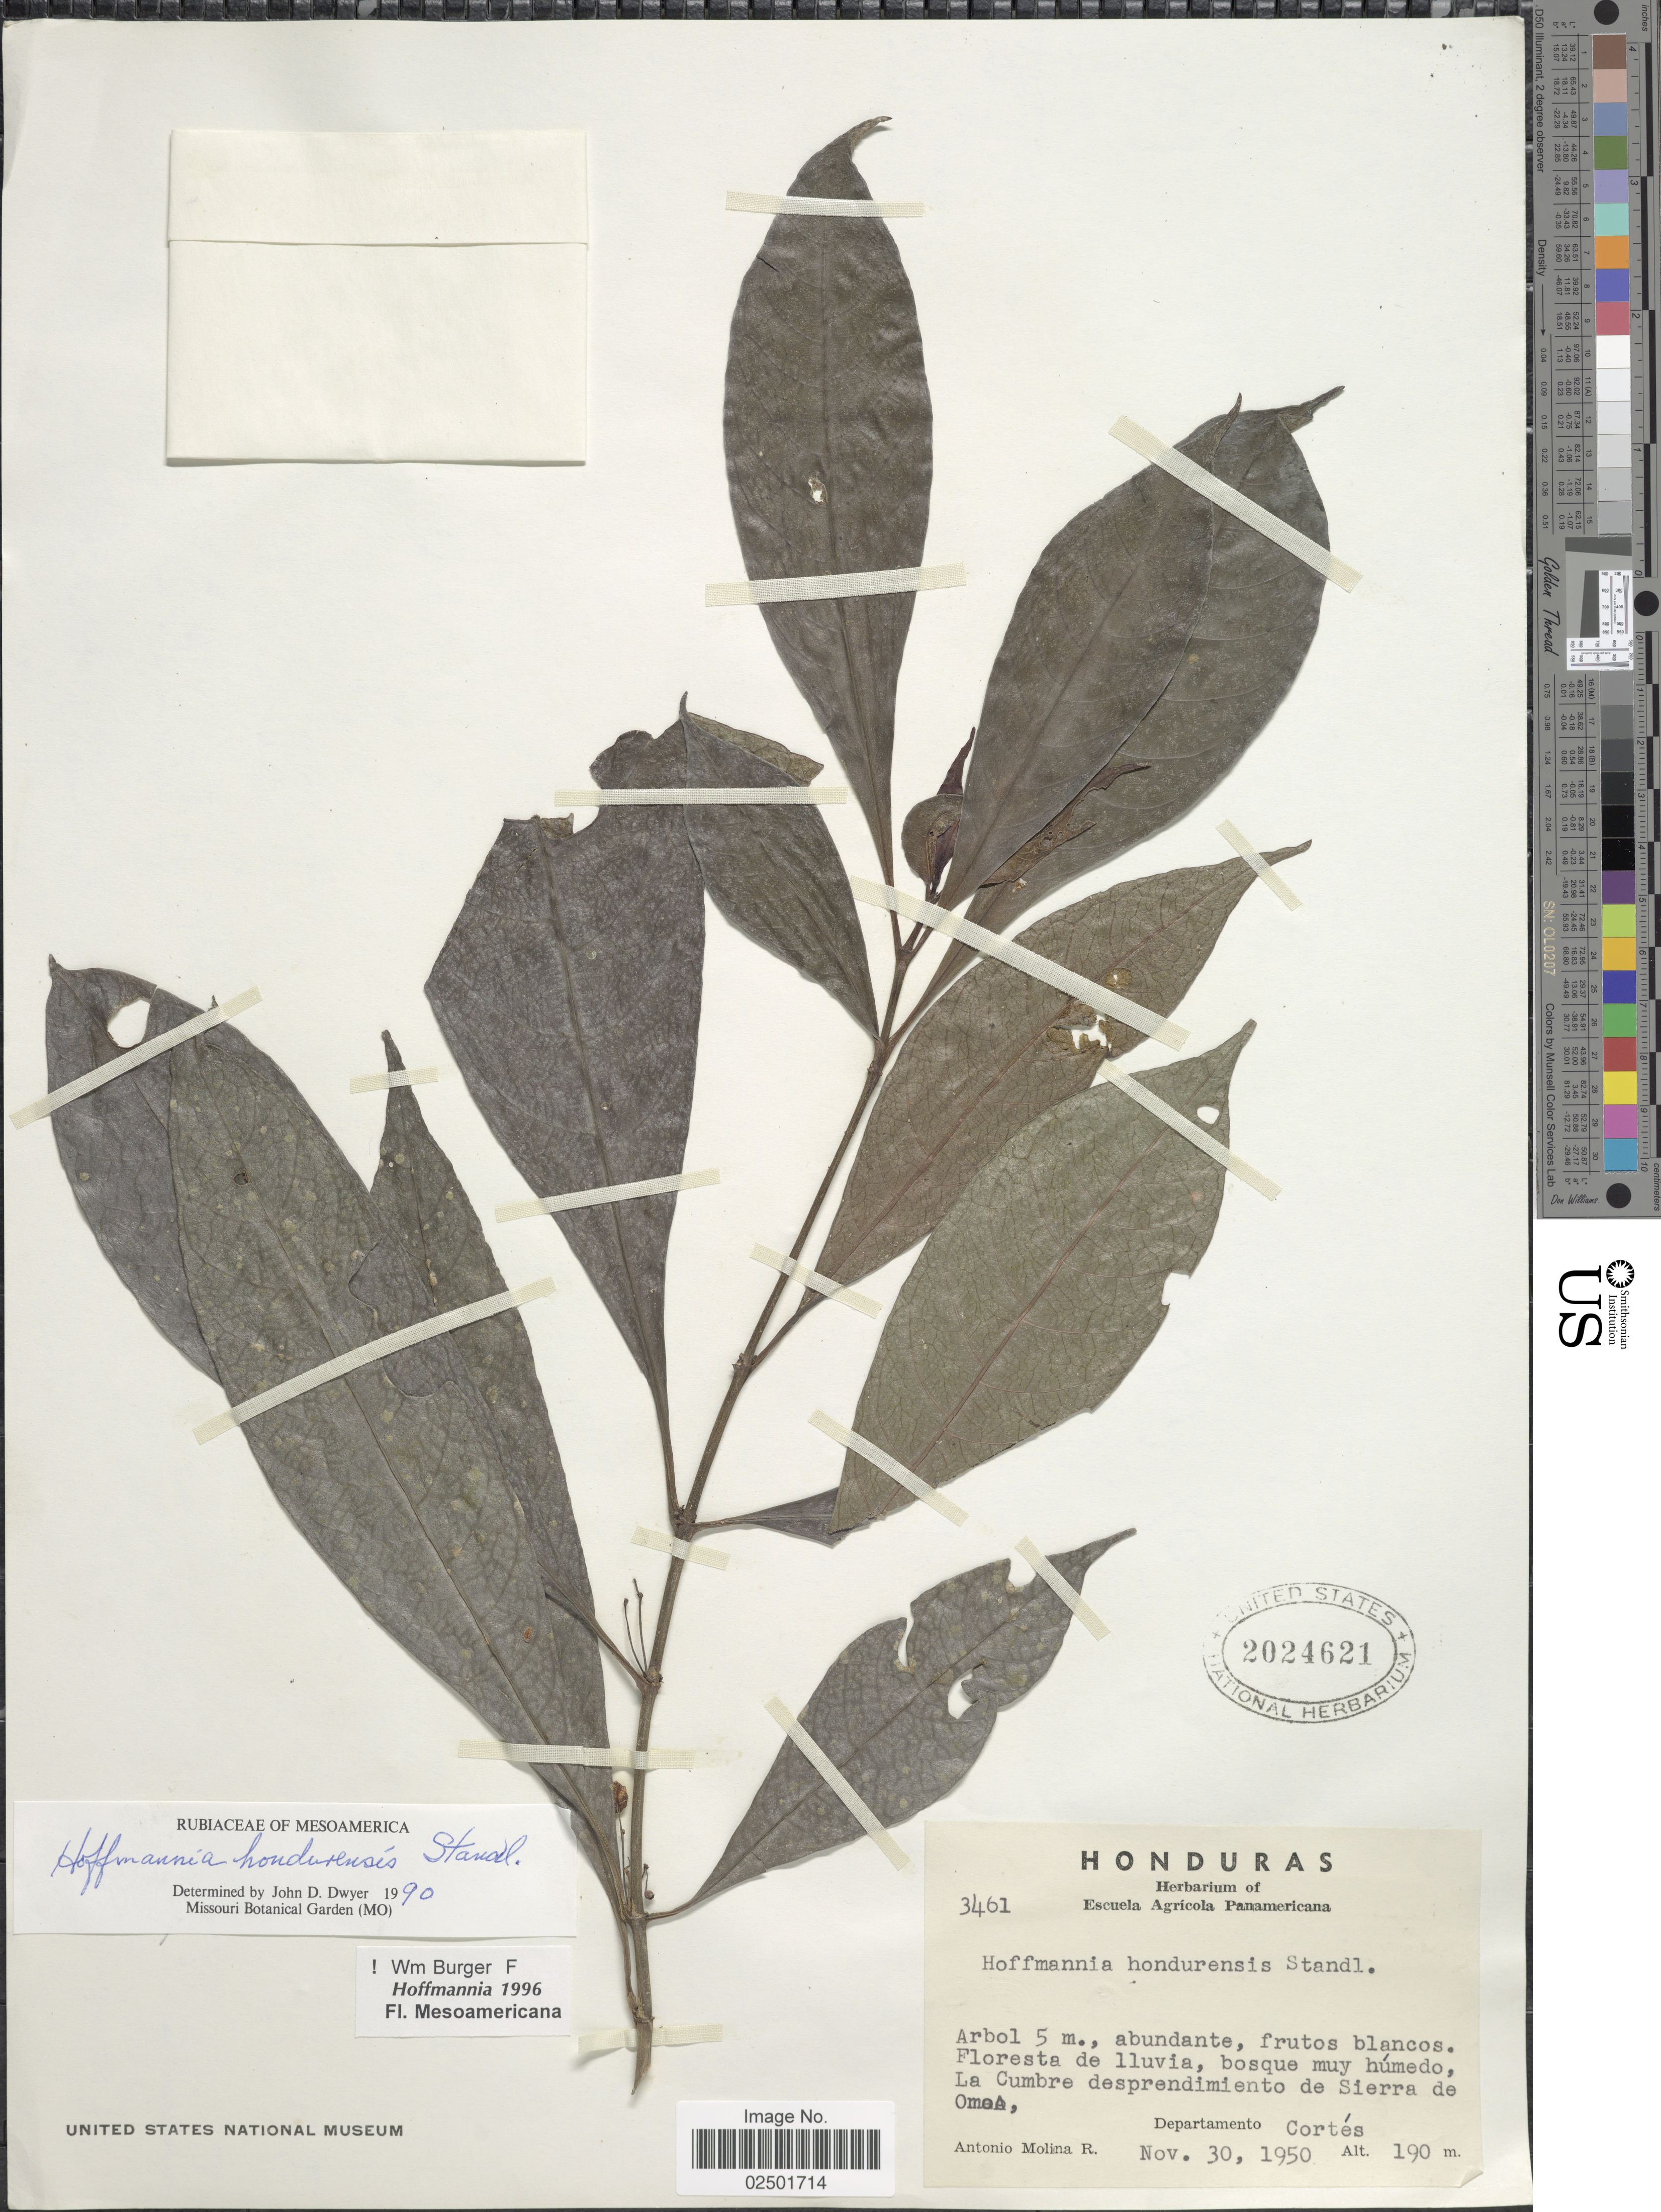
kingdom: Plantae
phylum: Tracheophyta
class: Magnoliopsida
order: Gentianales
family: Rubiaceae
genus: Hoffmannia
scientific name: Hoffmannia hondurensis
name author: Standl.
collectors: A. Molina R.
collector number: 3461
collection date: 1950-11-30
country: Honduras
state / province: Cortés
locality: Floresta de lluvia, bosque muy húmedo, La Cumbre desprendimiento de Sierra de Omea, Departamento Cortés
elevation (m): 190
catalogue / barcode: US 2024621